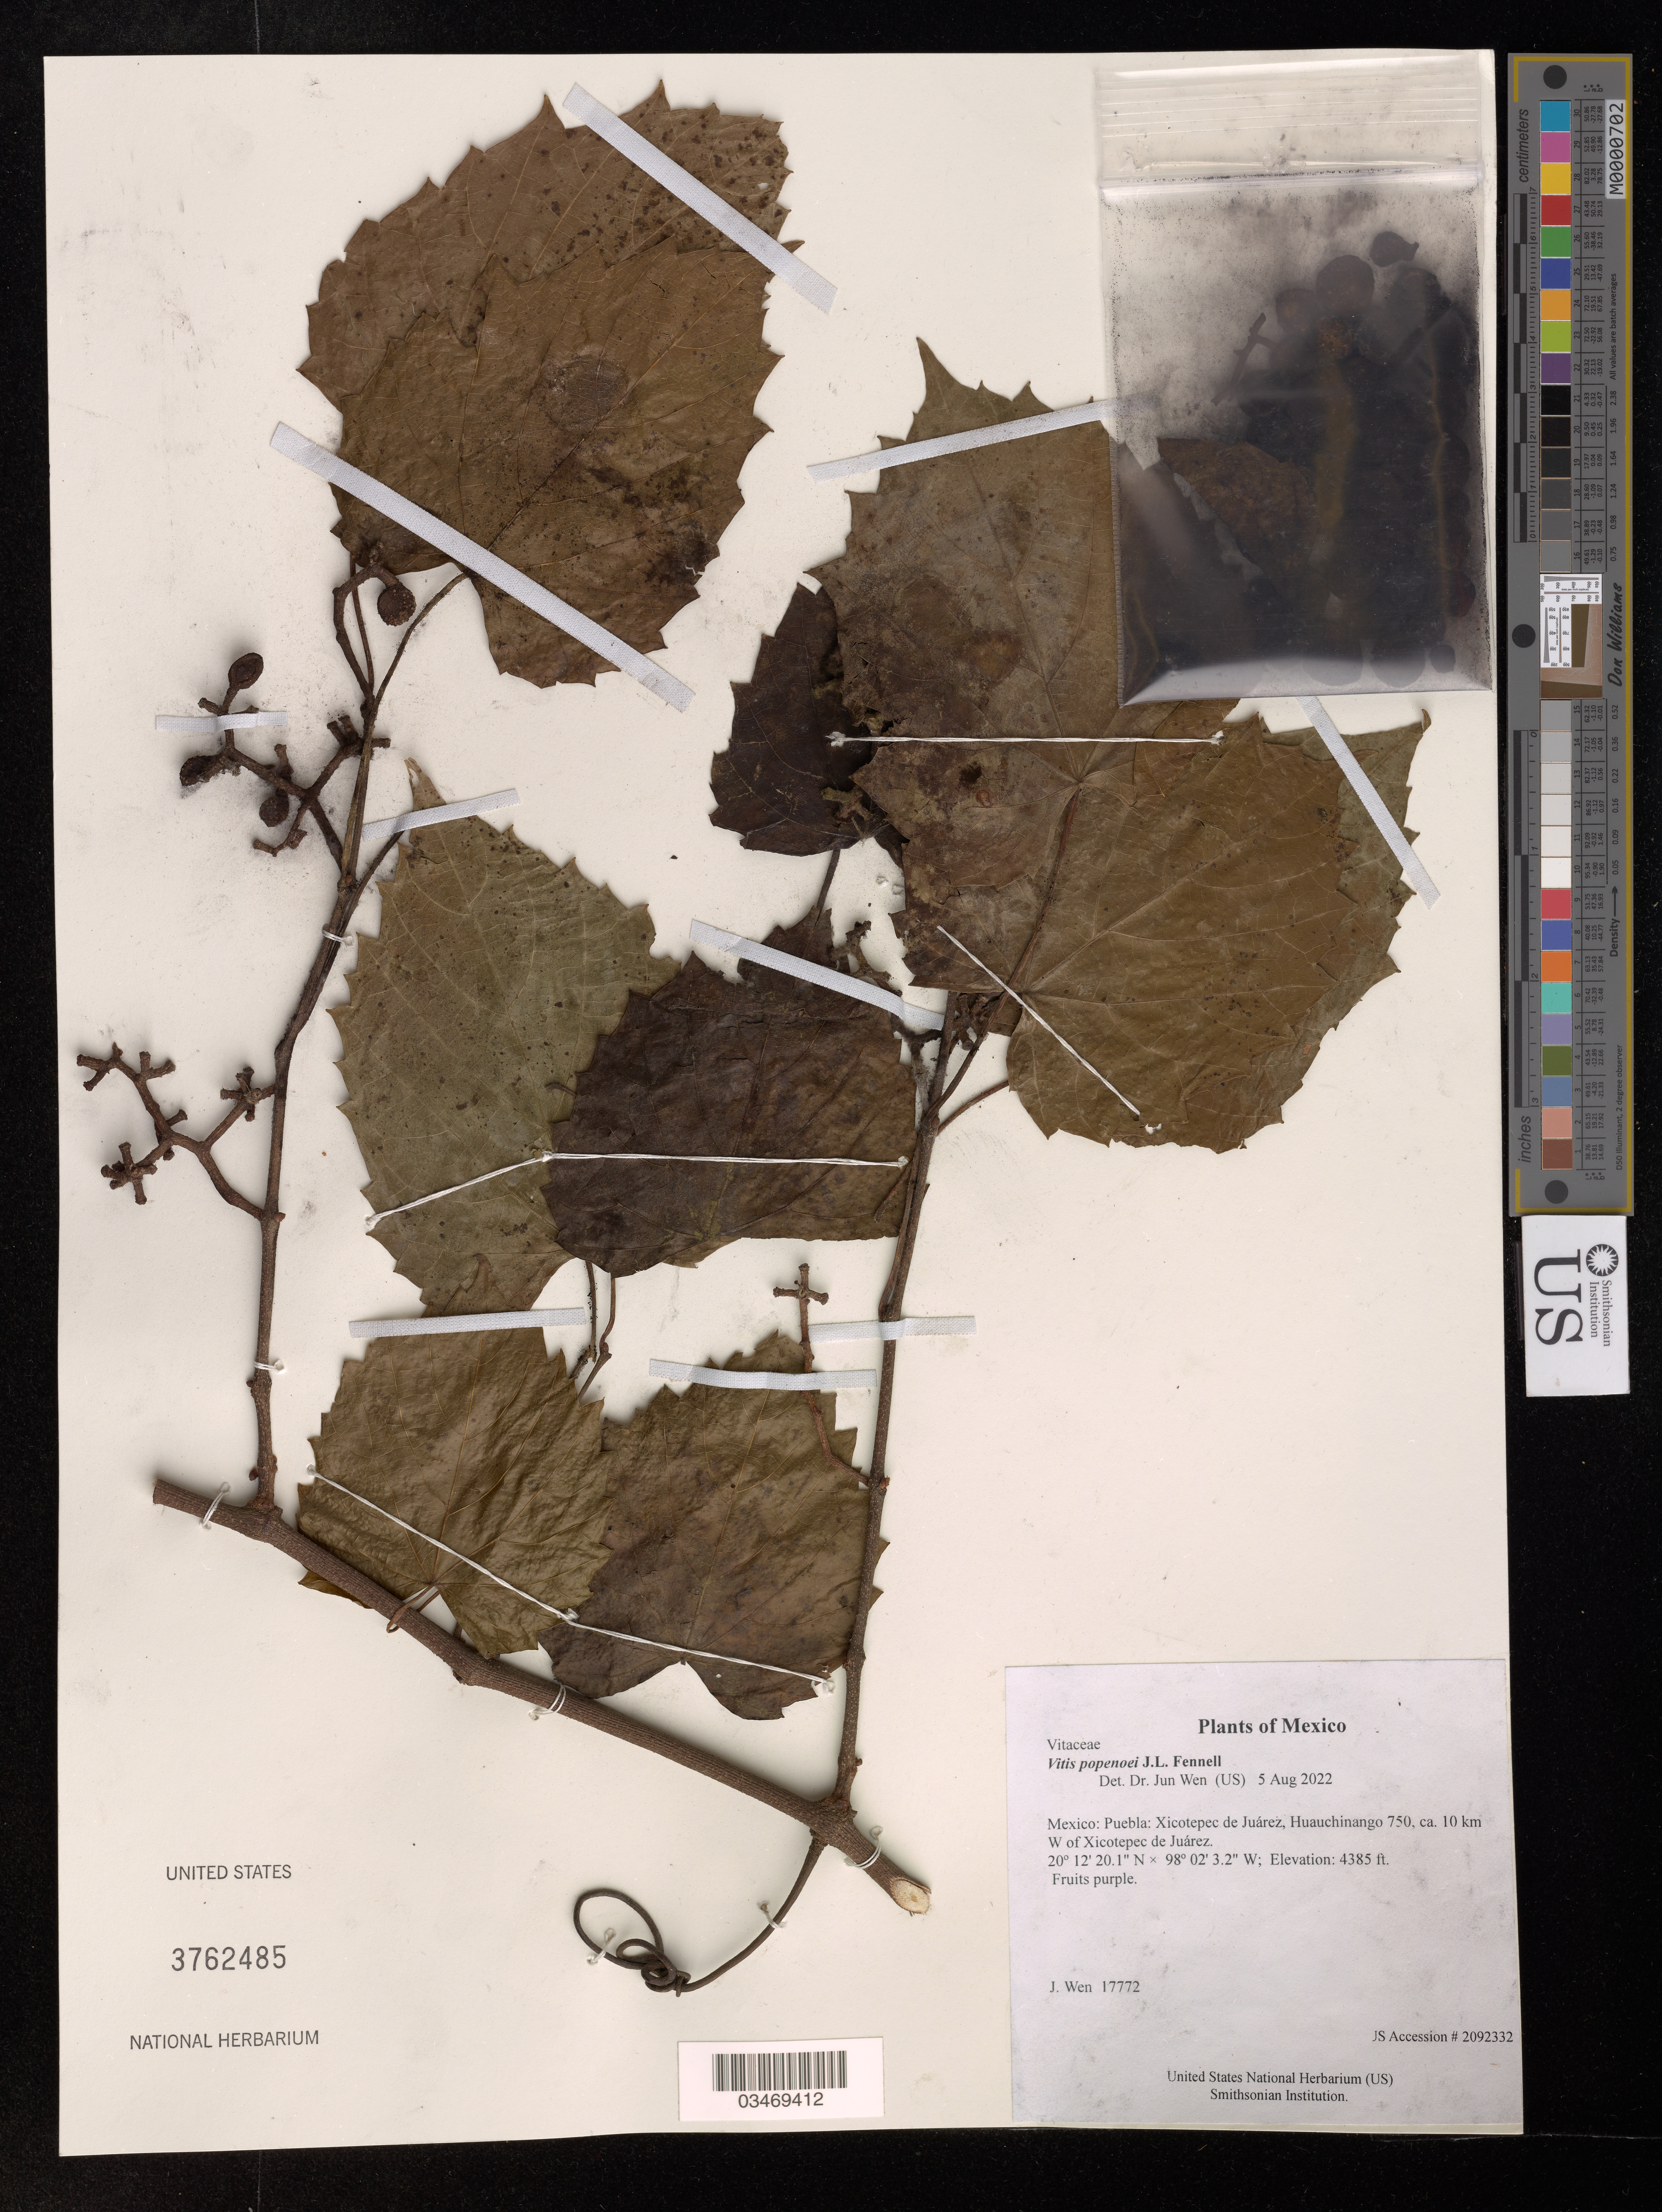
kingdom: Plantae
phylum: Tracheophyta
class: Magnoliopsida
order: Vitales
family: Vitaceae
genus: Vitis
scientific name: Vitis popenoei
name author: J.L. Fennell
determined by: Wen, Jun, (BOT), Smithsonian Institution - National Museum of Natural History (UNITED STATES)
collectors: J. Wen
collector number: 17772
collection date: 2022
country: Mexico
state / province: Puebla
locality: Xicotepec de Juárez, Huauchinango 750, ca. 10 km W of Xicotepec de Juárez.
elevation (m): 1337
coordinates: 20 12.335 N, 98 02.054 W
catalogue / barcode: US 3762485